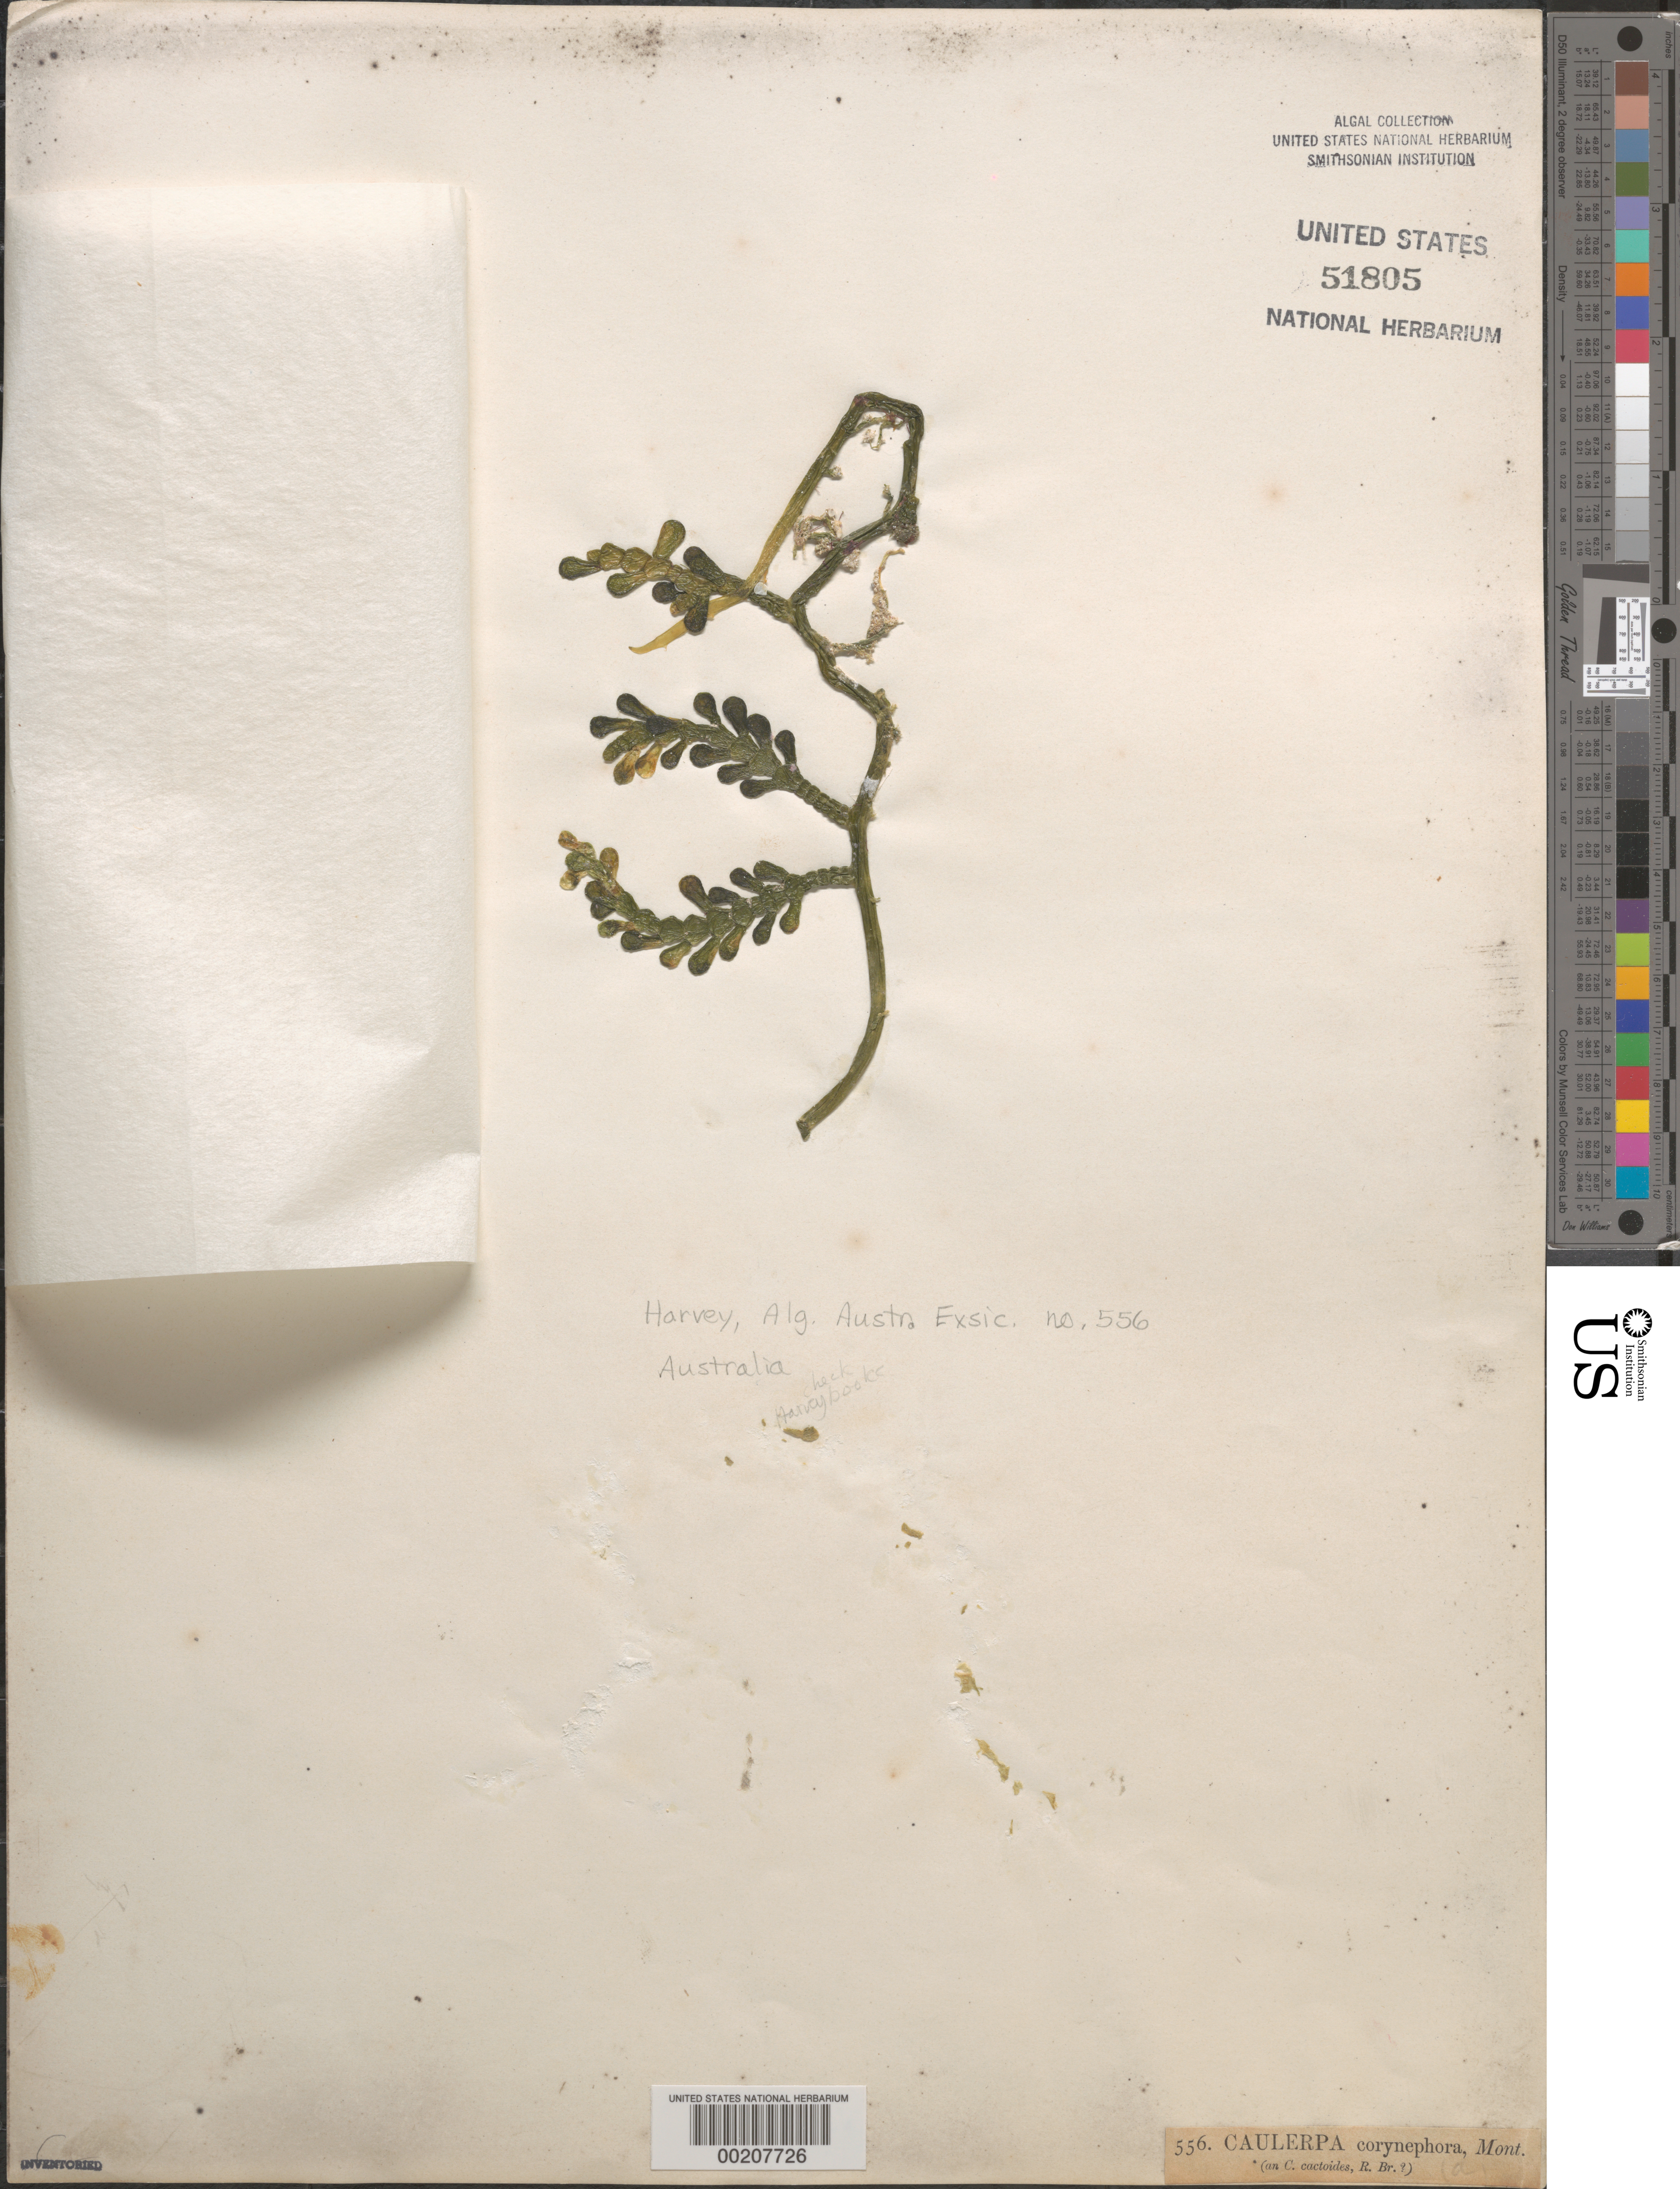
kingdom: Plantae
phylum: Chlorophyta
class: Ulvophyceae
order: Bryopsidales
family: Caulerpaceae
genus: Caulerpa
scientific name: Caulerpa corynephora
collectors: W. Harvey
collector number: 556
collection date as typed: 1854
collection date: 1854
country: Australia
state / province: Western Australia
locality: Princess Royal Harbor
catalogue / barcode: US 51805